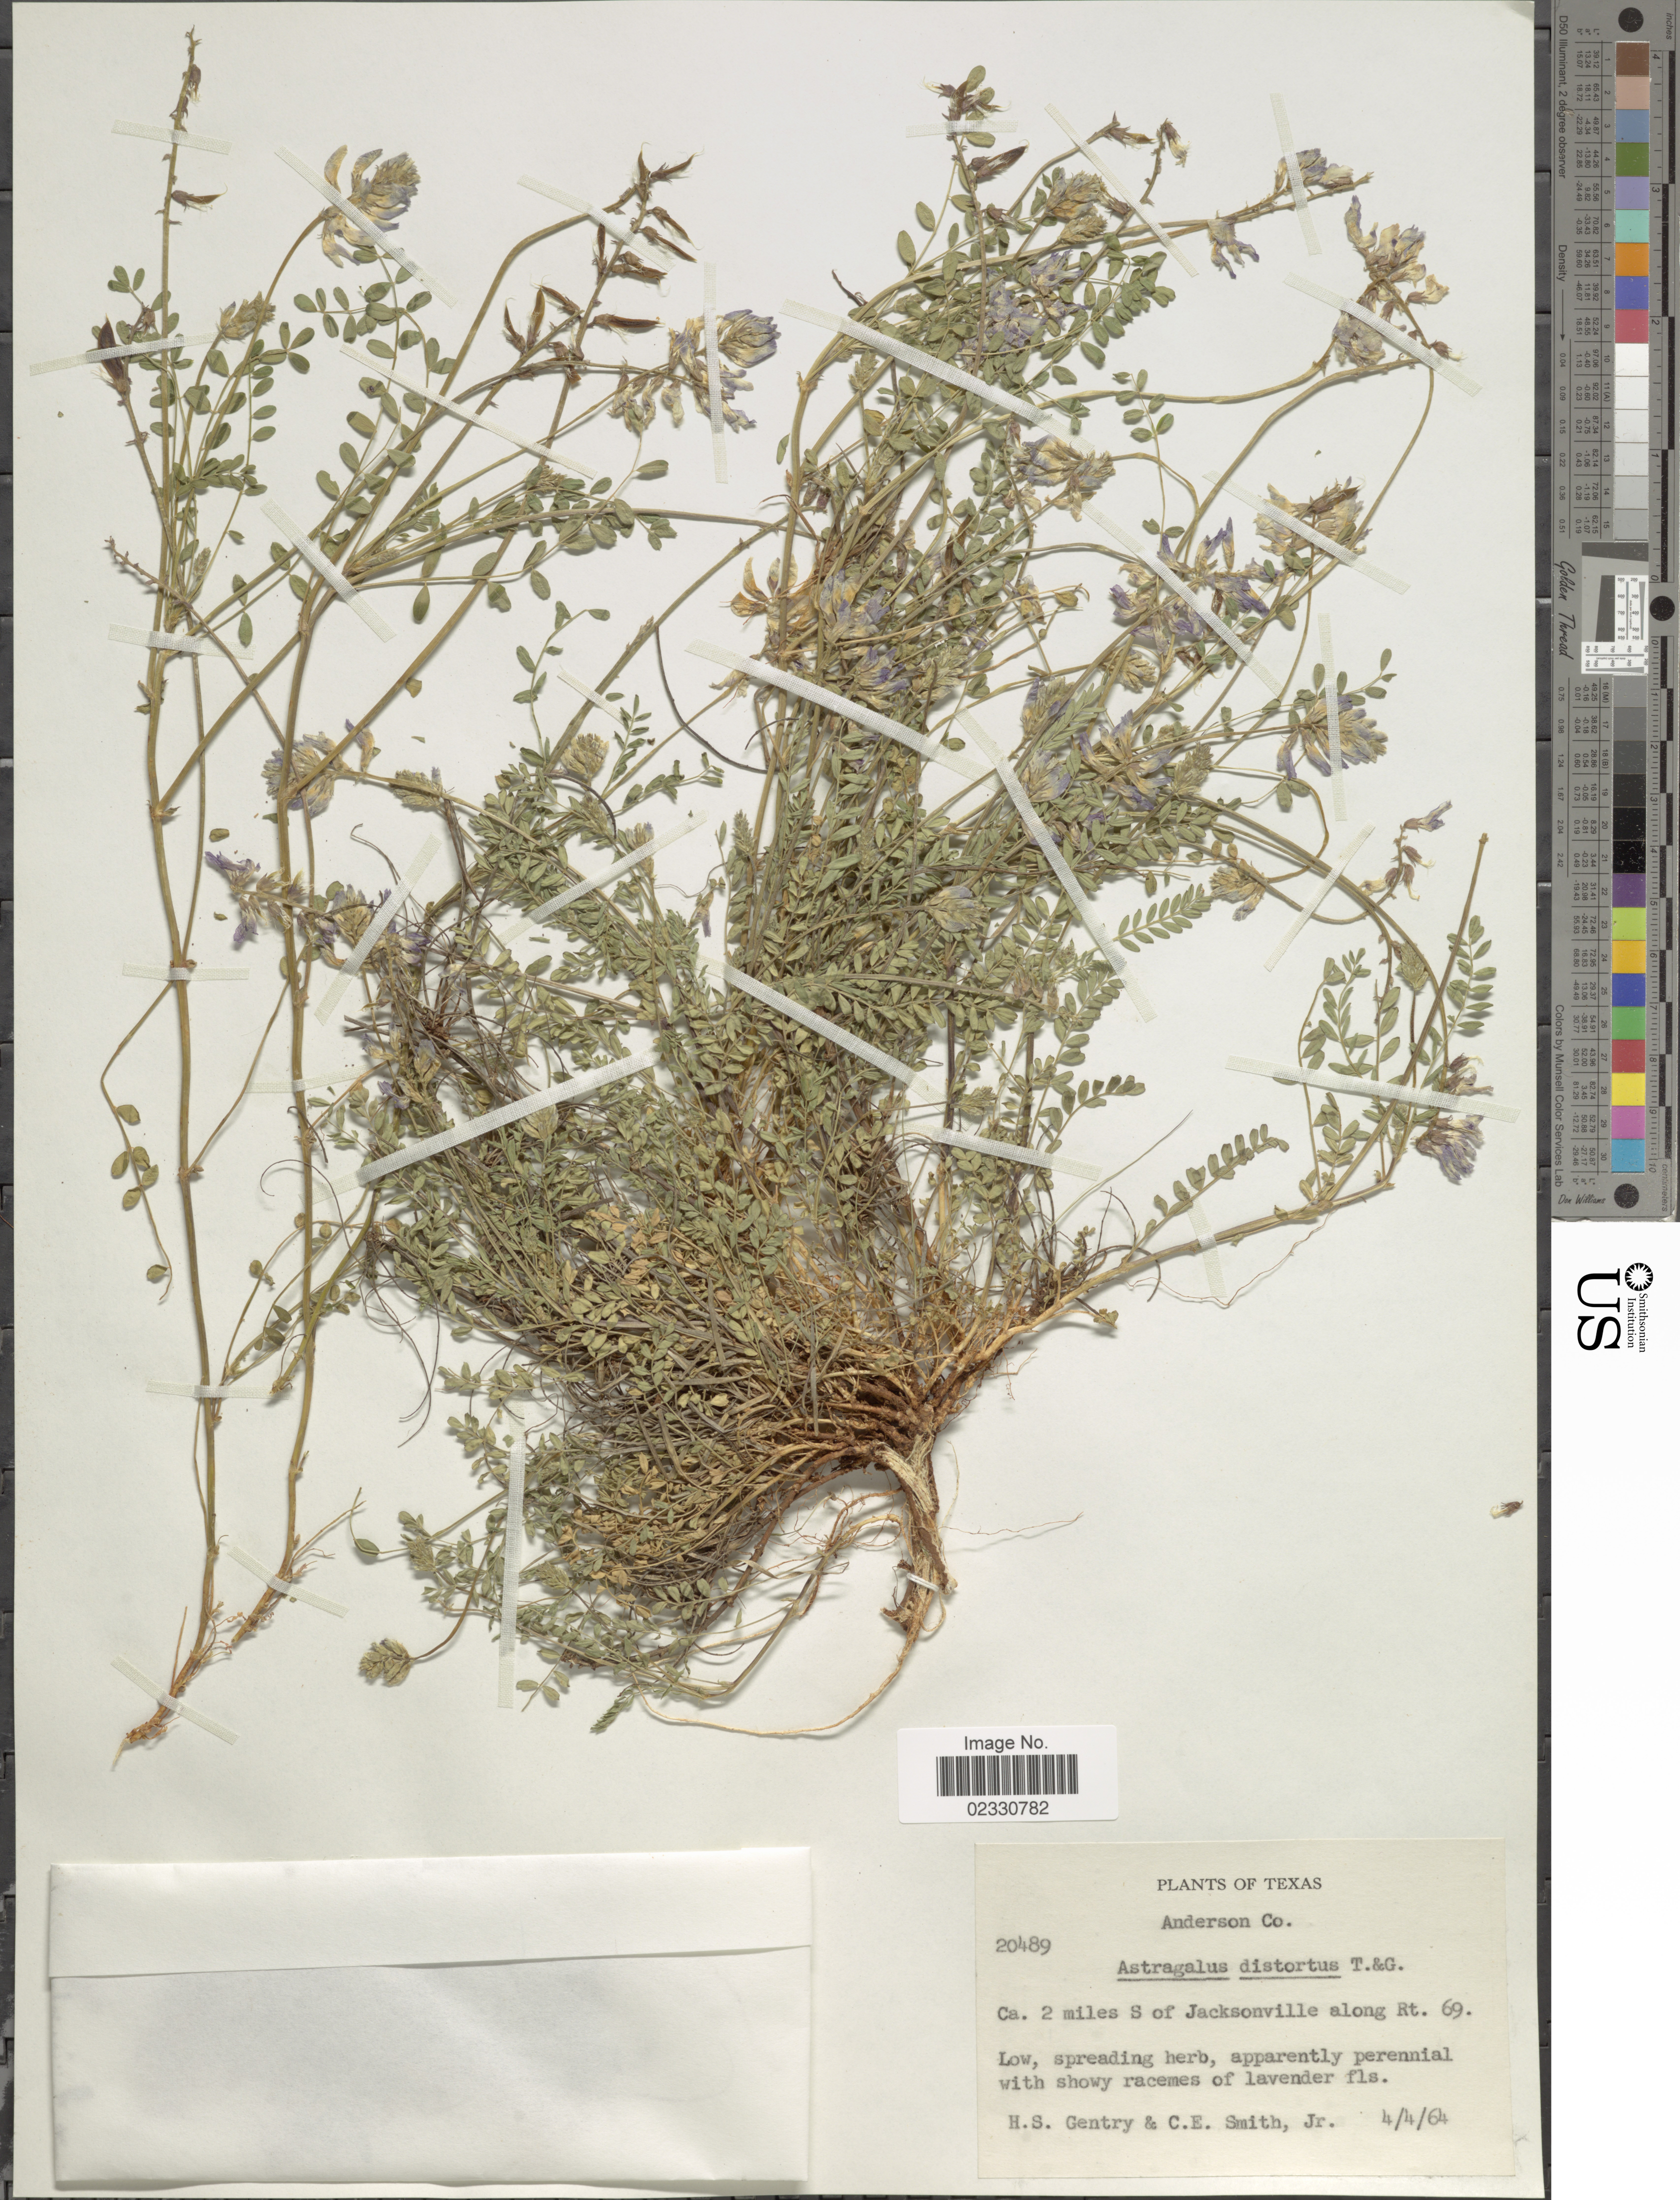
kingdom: Plantae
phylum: Tracheophyta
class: Magnoliopsida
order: Fabales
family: Fabaceae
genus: Astragalus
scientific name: Astragalus distortus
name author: Torr. & A. Gray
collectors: H. S. Gentry & C. E. Smith Jr.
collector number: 20489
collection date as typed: Transcribed d/m/y: 4/4/64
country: United States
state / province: Texas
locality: Anderson Co., ca. 2 miles S of Jacksonville along Rt. 69.